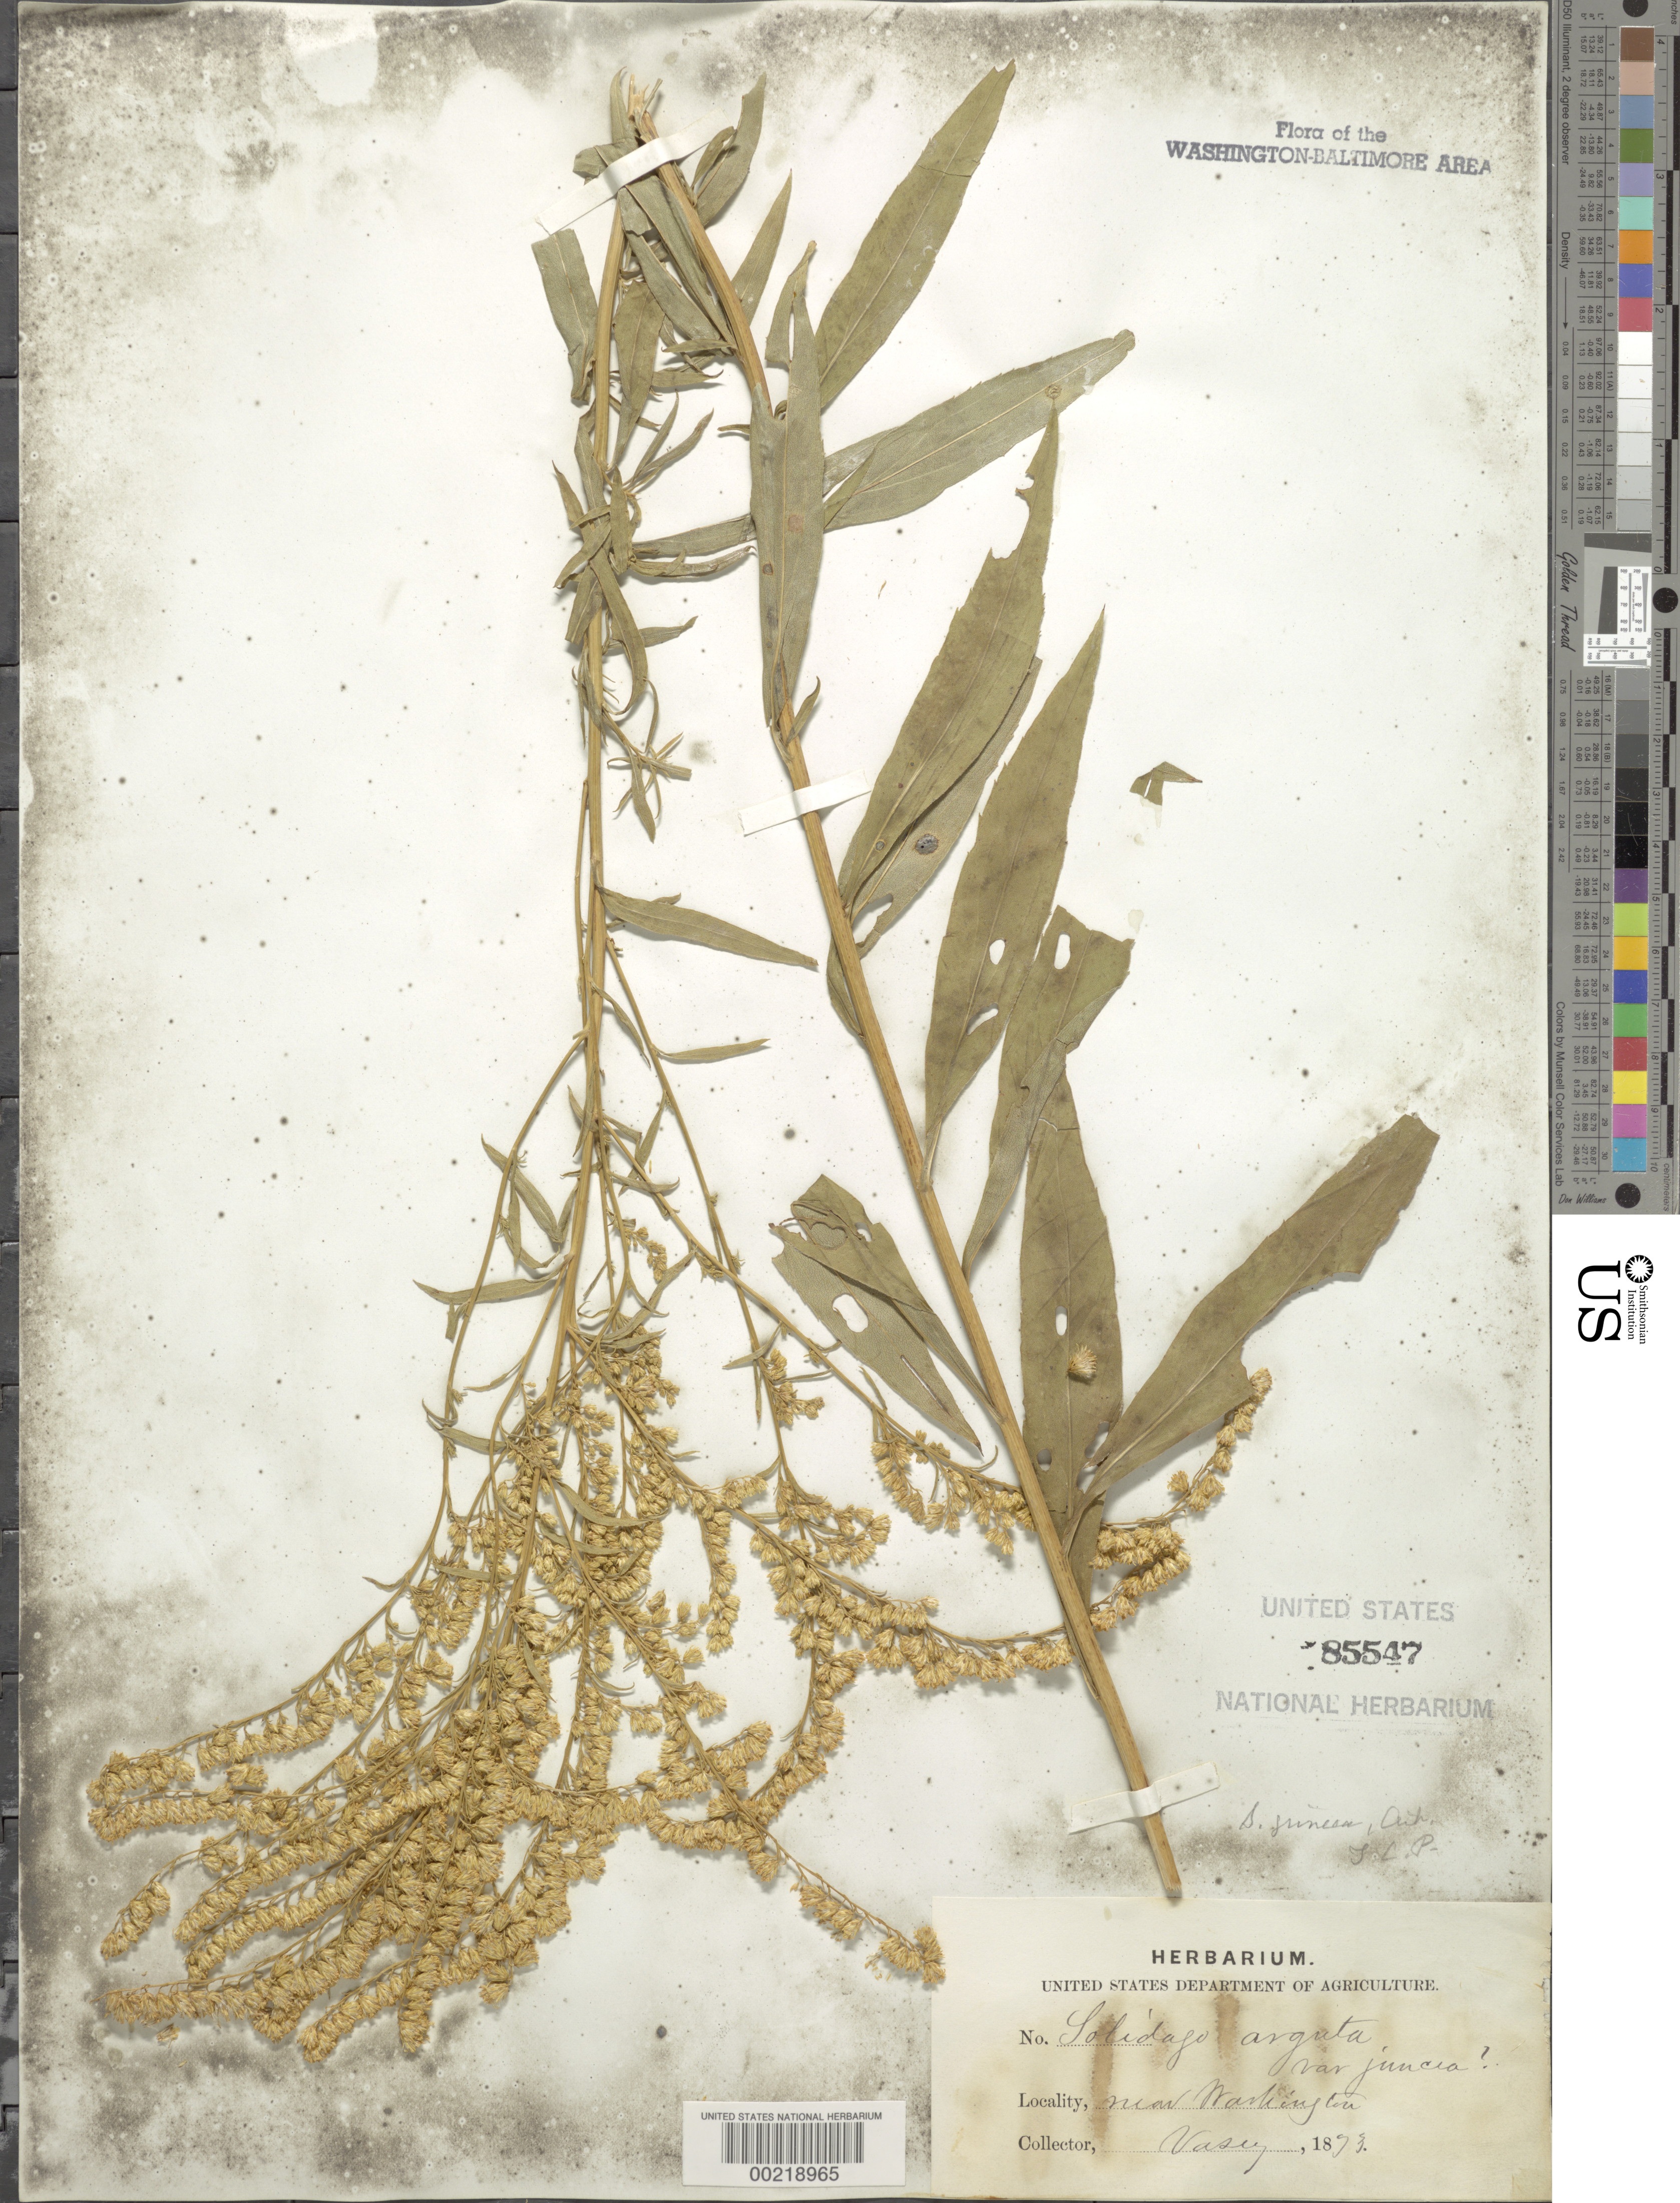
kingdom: Plantae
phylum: Tracheophyta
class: Magnoliopsida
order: Asterales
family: Asteraceae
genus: Solidago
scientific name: Solidago juncea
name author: Aiton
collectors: G. Vasey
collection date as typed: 1873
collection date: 1873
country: United States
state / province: District of Columbia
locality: DC vicinity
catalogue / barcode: US 85547